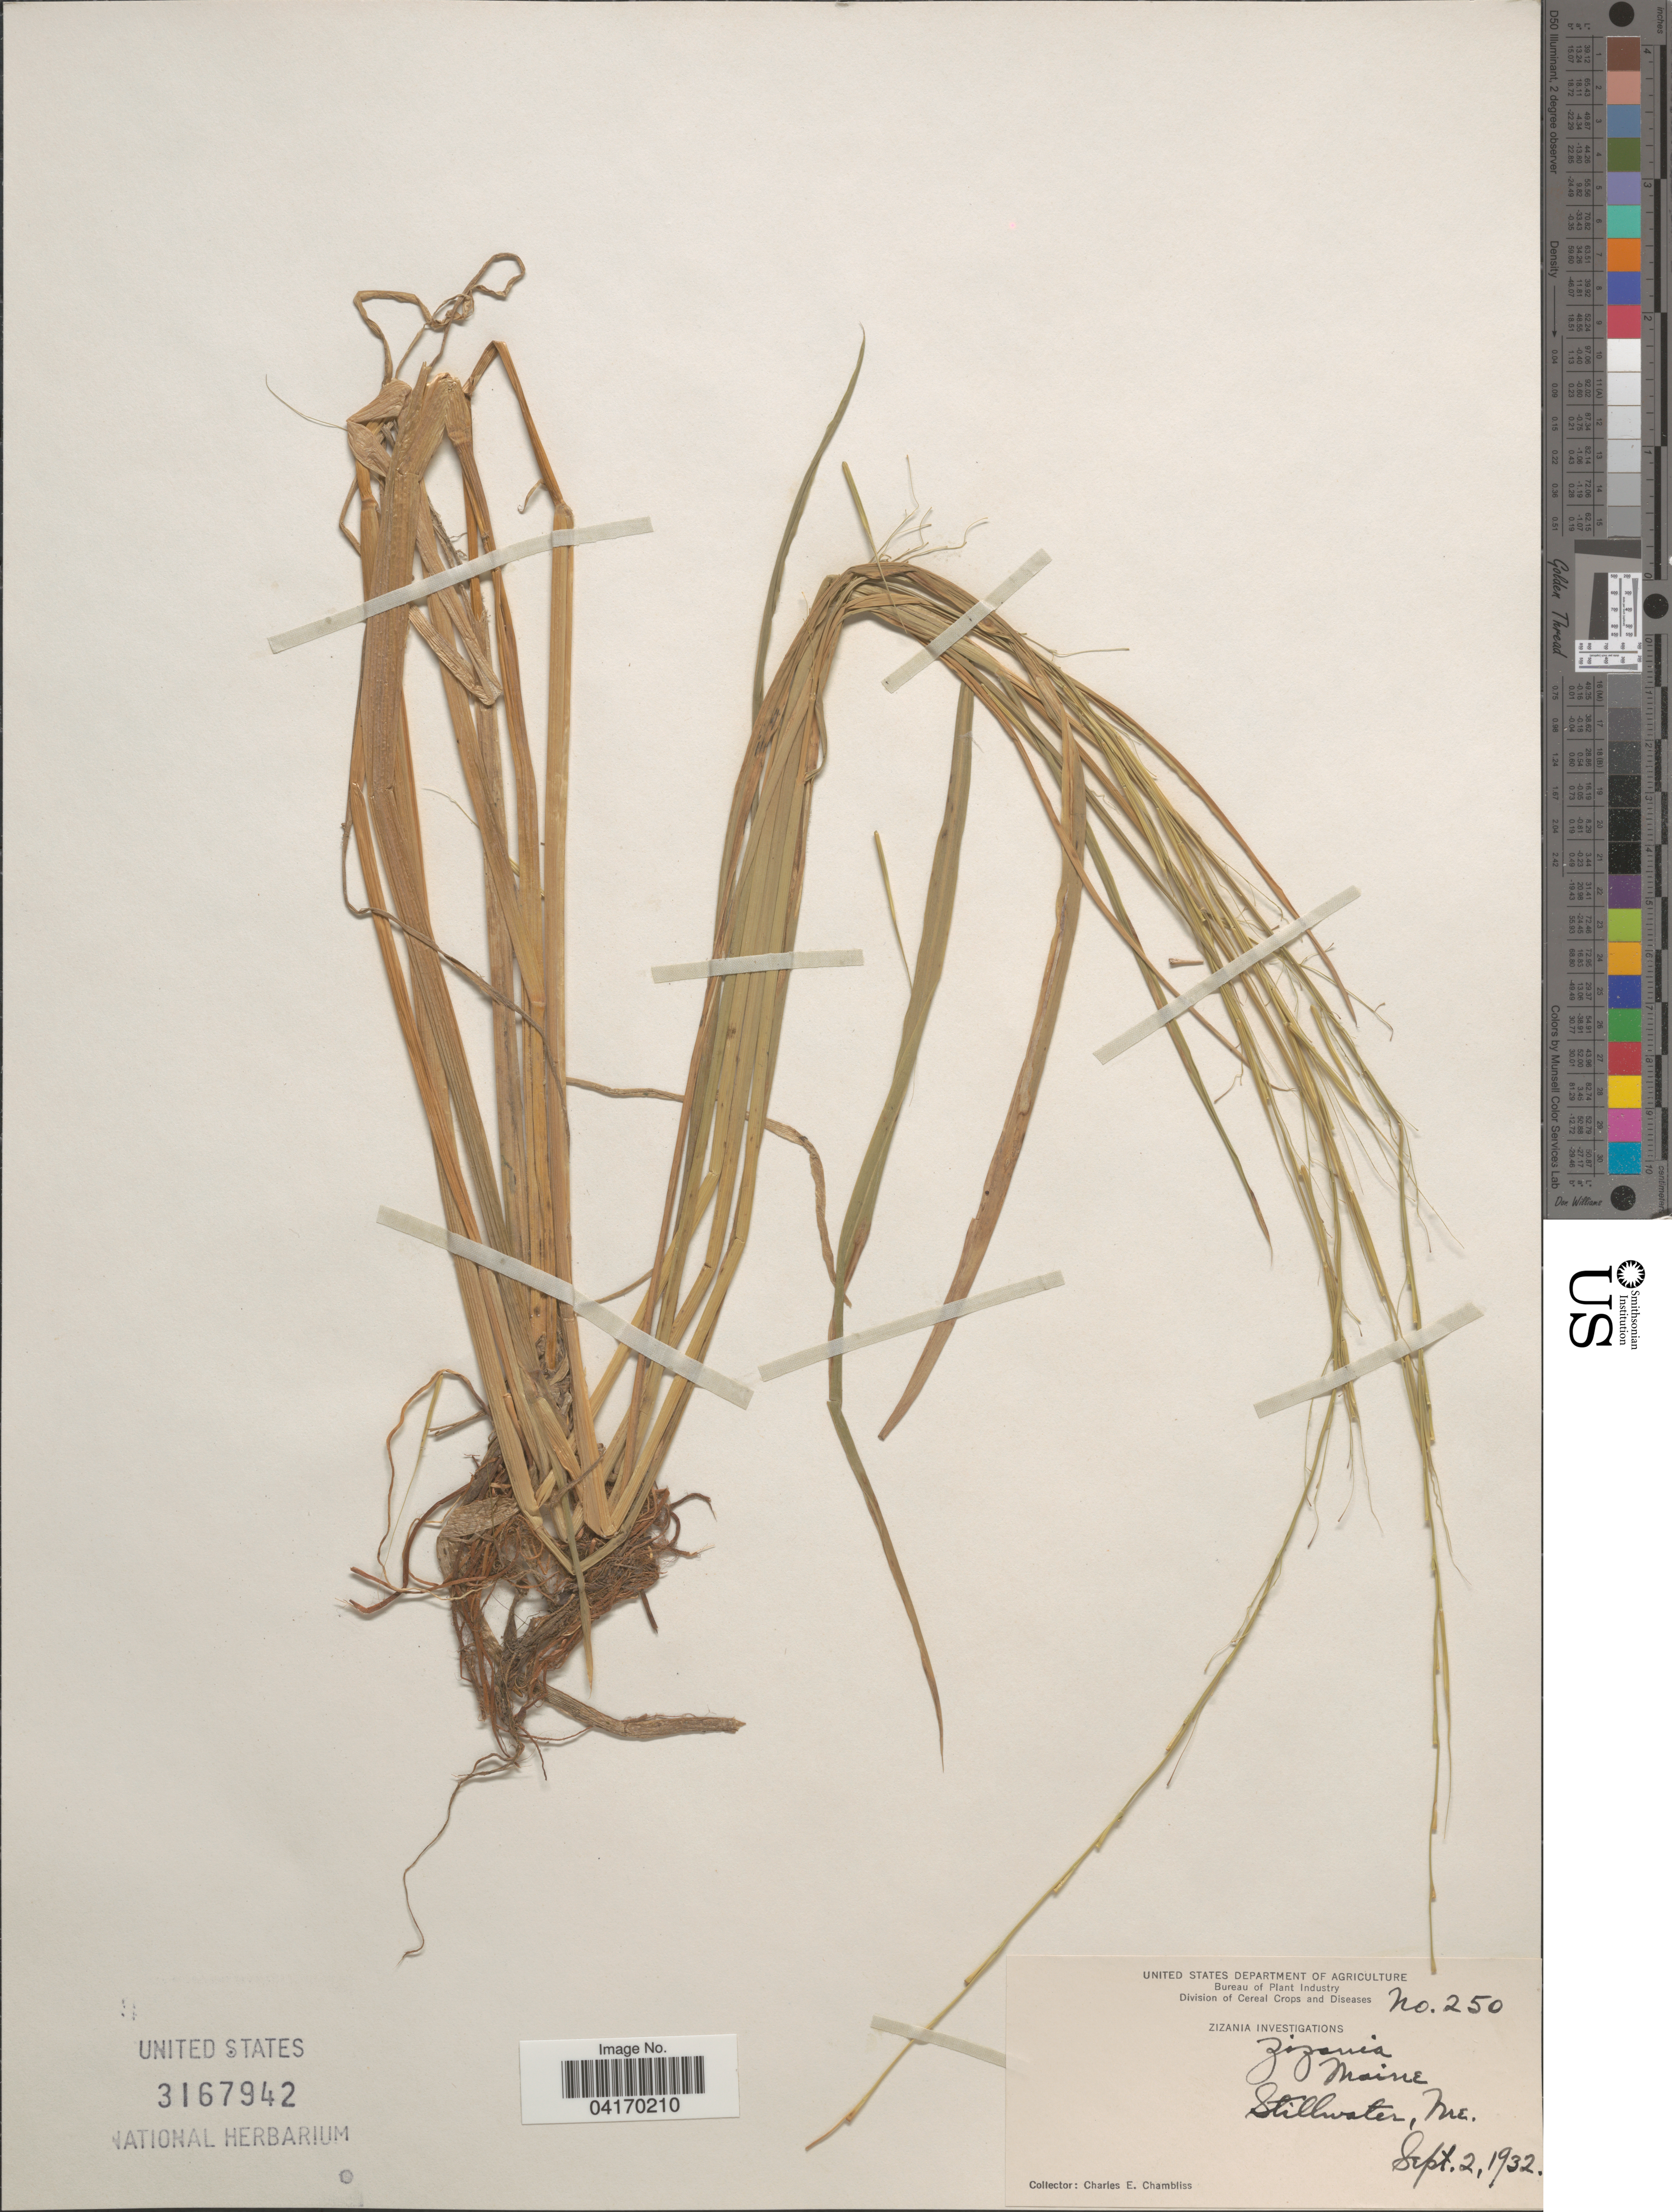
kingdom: Plantae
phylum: Tracheophyta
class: Liliopsida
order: Poales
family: Poaceae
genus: Zizania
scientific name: Zizania palustris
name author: L.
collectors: C. Chambliss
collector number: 250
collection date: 1932-09-02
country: United States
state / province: Maine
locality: Stillwater.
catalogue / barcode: US 3167942